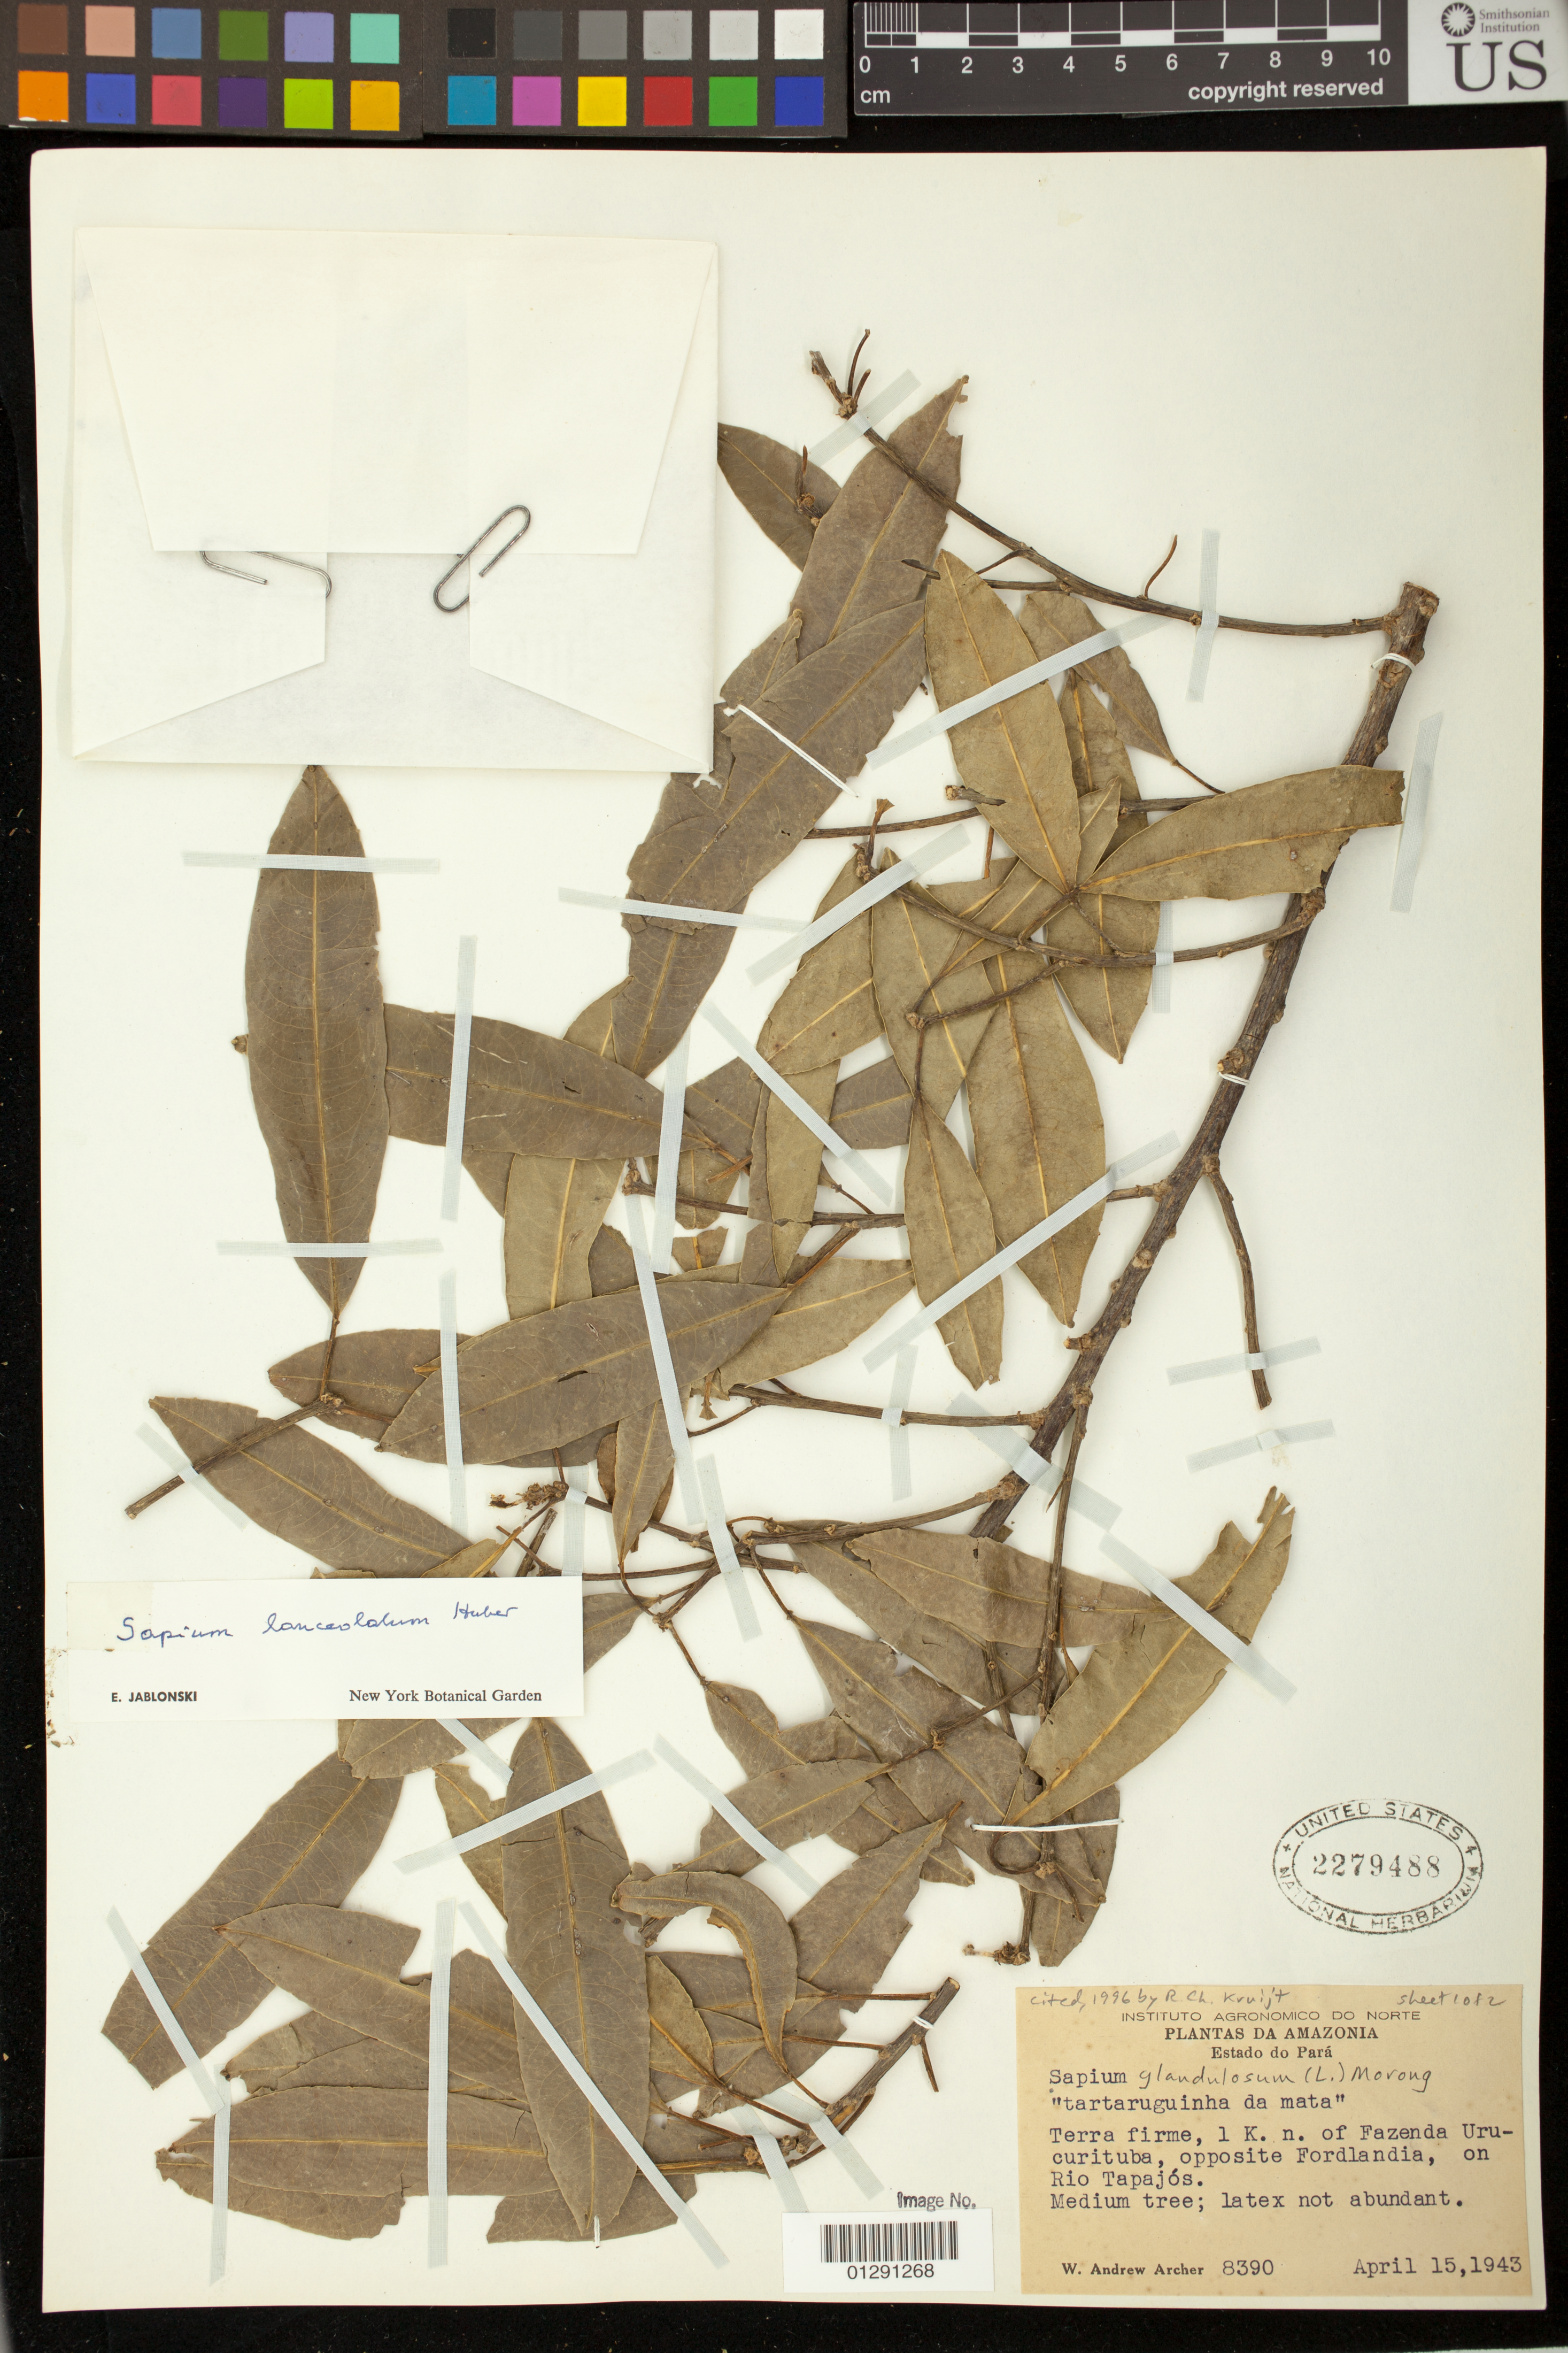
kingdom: Plantae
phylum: Tracheophyta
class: Magnoliopsida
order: Malpighiales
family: Euphorbiaceae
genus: Sapium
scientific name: Sapium glandulatum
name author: (Vell.) Pax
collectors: W. A. Archer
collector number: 8390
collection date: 1943-04-15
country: Brazil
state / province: Para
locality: Terra firme, 1K. n of Fazenda, Urucurituba, opposite Fordlandia, on Rio Tapajos.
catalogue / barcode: US 2279488